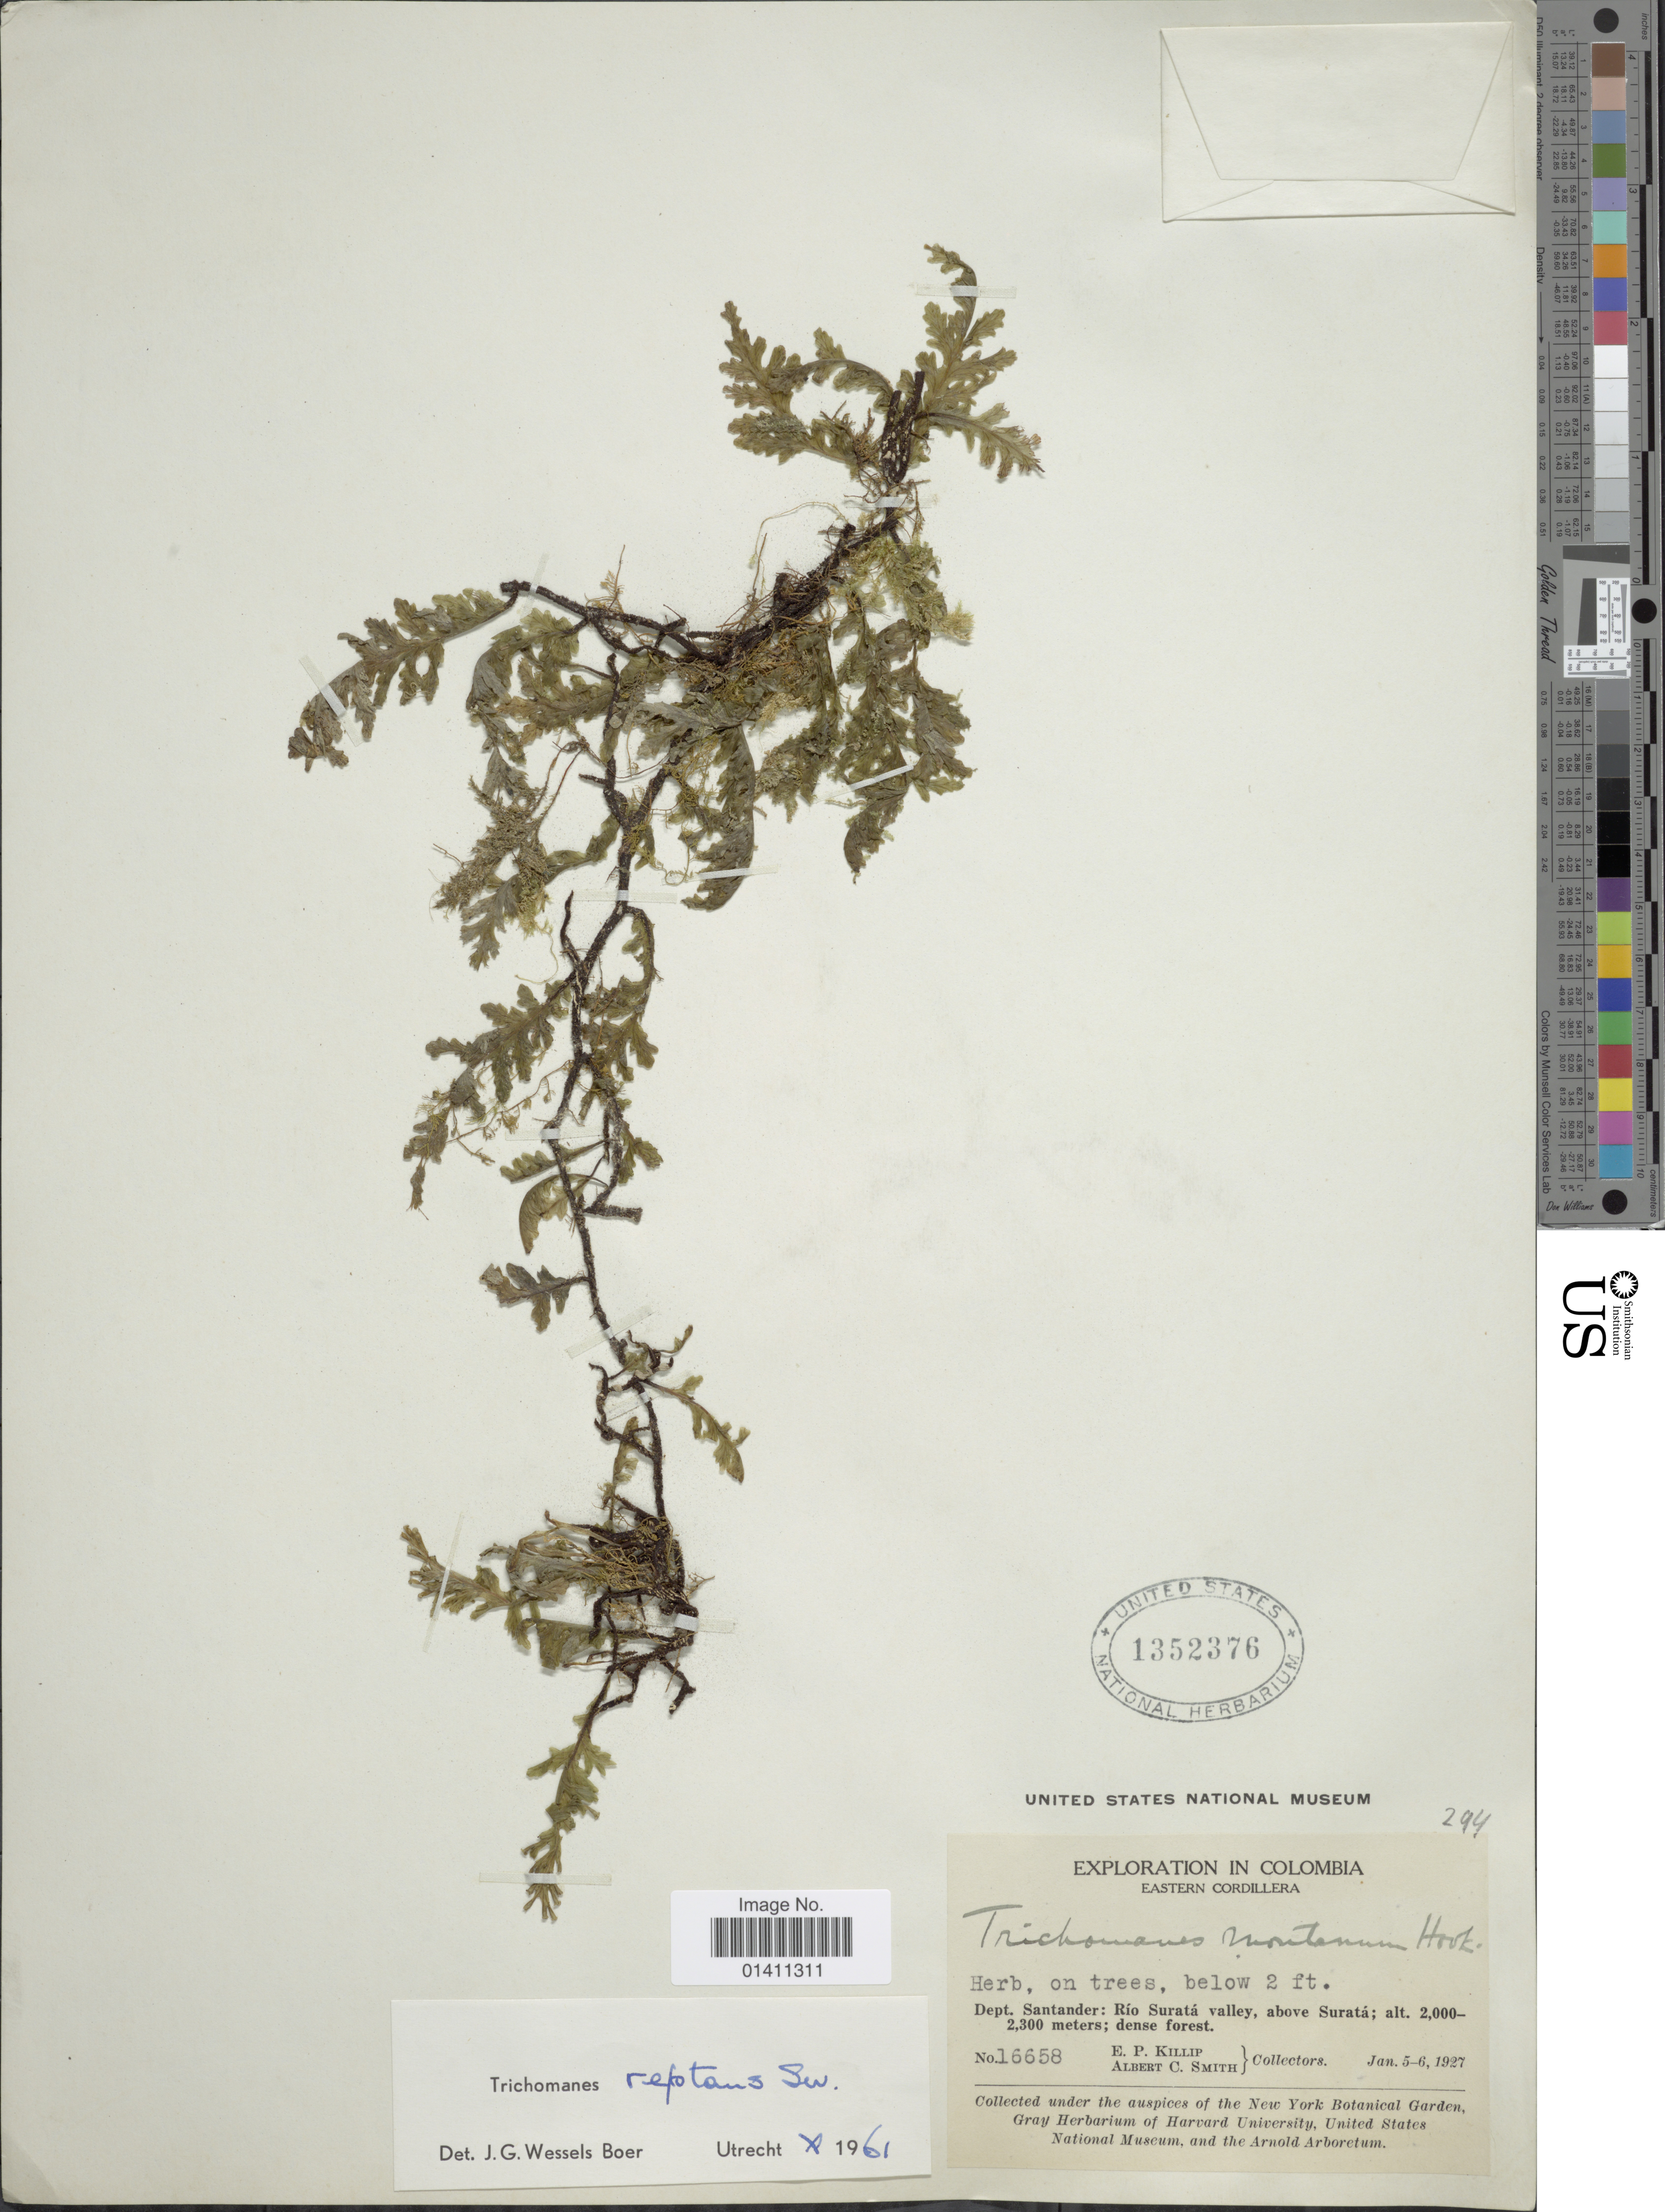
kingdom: Plantae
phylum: Tracheophyta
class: Polypodiopsida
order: Hymenophyllales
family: Hymenophyllaceae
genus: Didymoglossum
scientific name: Didymoglossum reptans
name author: (Sw.) C. Presl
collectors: E. P. Killip & A. C. Smith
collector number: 16658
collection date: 1927-01-05/1927-01-06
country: Colombia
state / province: Santander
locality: Eastern Cordillera. Dept. Santander: Rio Surata valley, above Surata.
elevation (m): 2000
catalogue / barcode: US 1352376